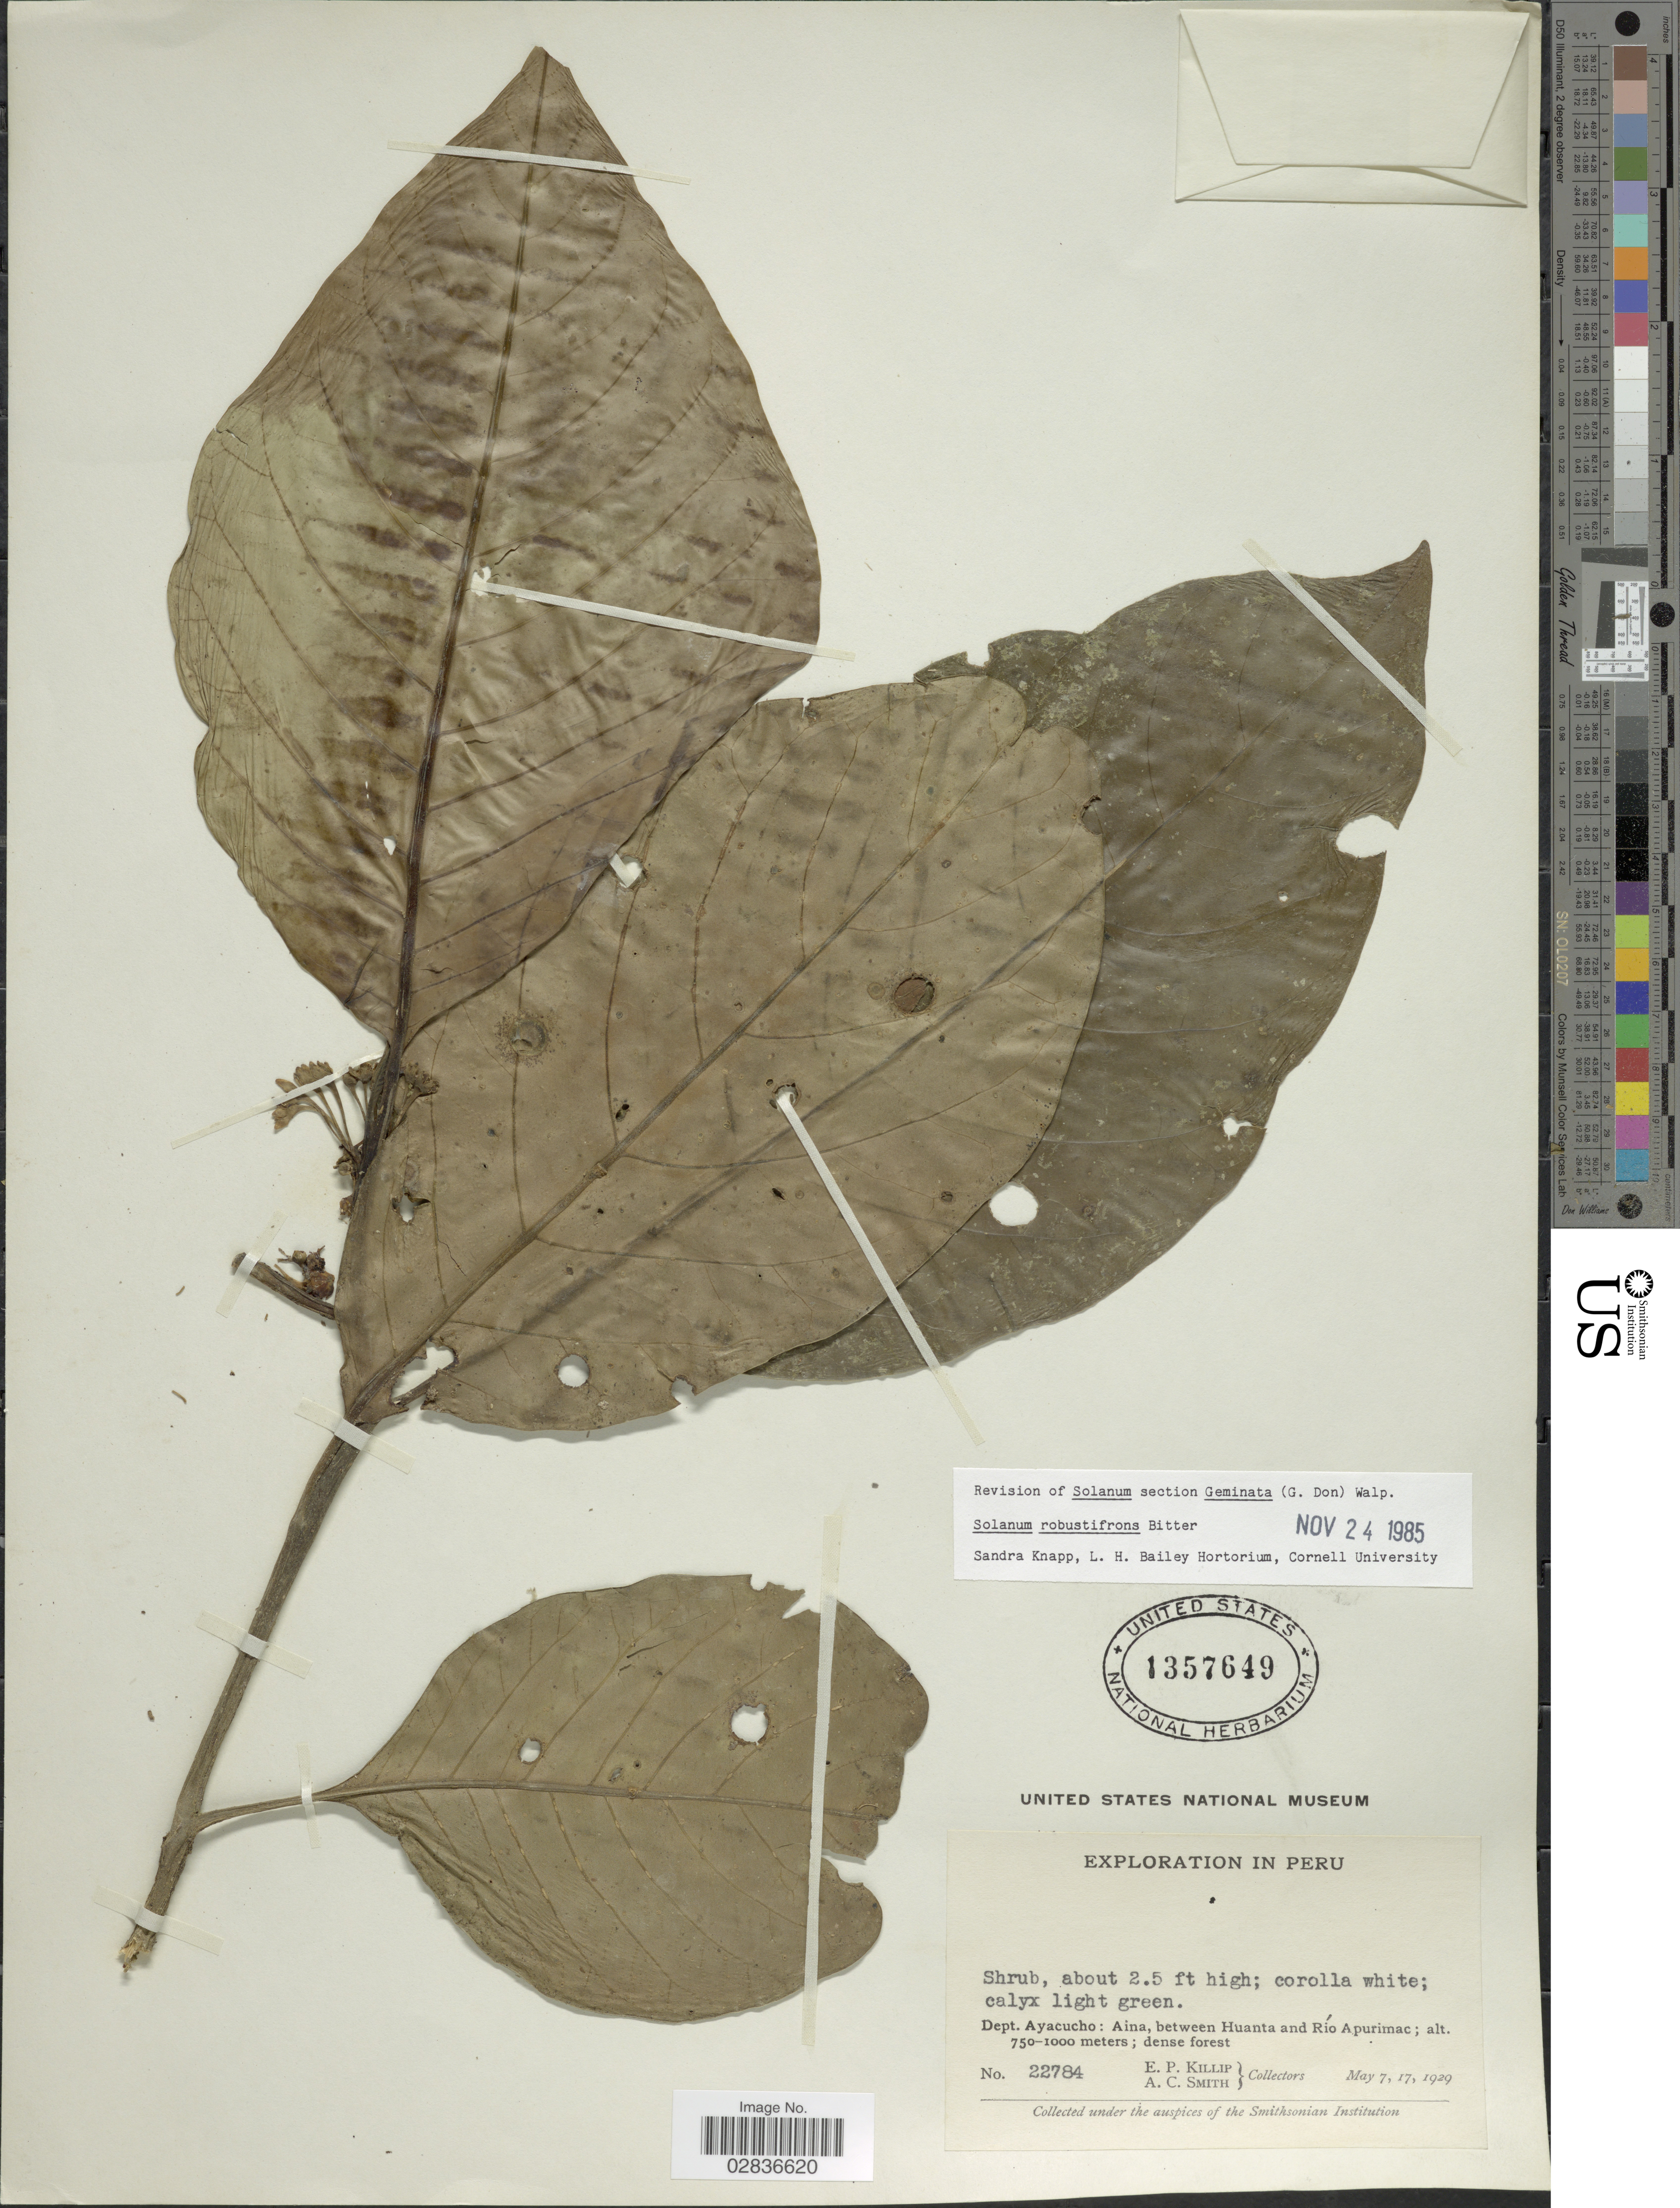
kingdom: Plantae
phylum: Tracheophyta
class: Magnoliopsida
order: Solanales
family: Solanaceae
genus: Solanum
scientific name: Solanum robustifrons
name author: Bitter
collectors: E. P. Killip & A. C. Smith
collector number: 22784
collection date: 1929-05-07/1929-05-17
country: Peru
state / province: Ayacucho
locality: Dept. Ayacucho: Aina, between Huanta and Río Apurimac.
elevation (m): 750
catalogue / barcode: US 1357649